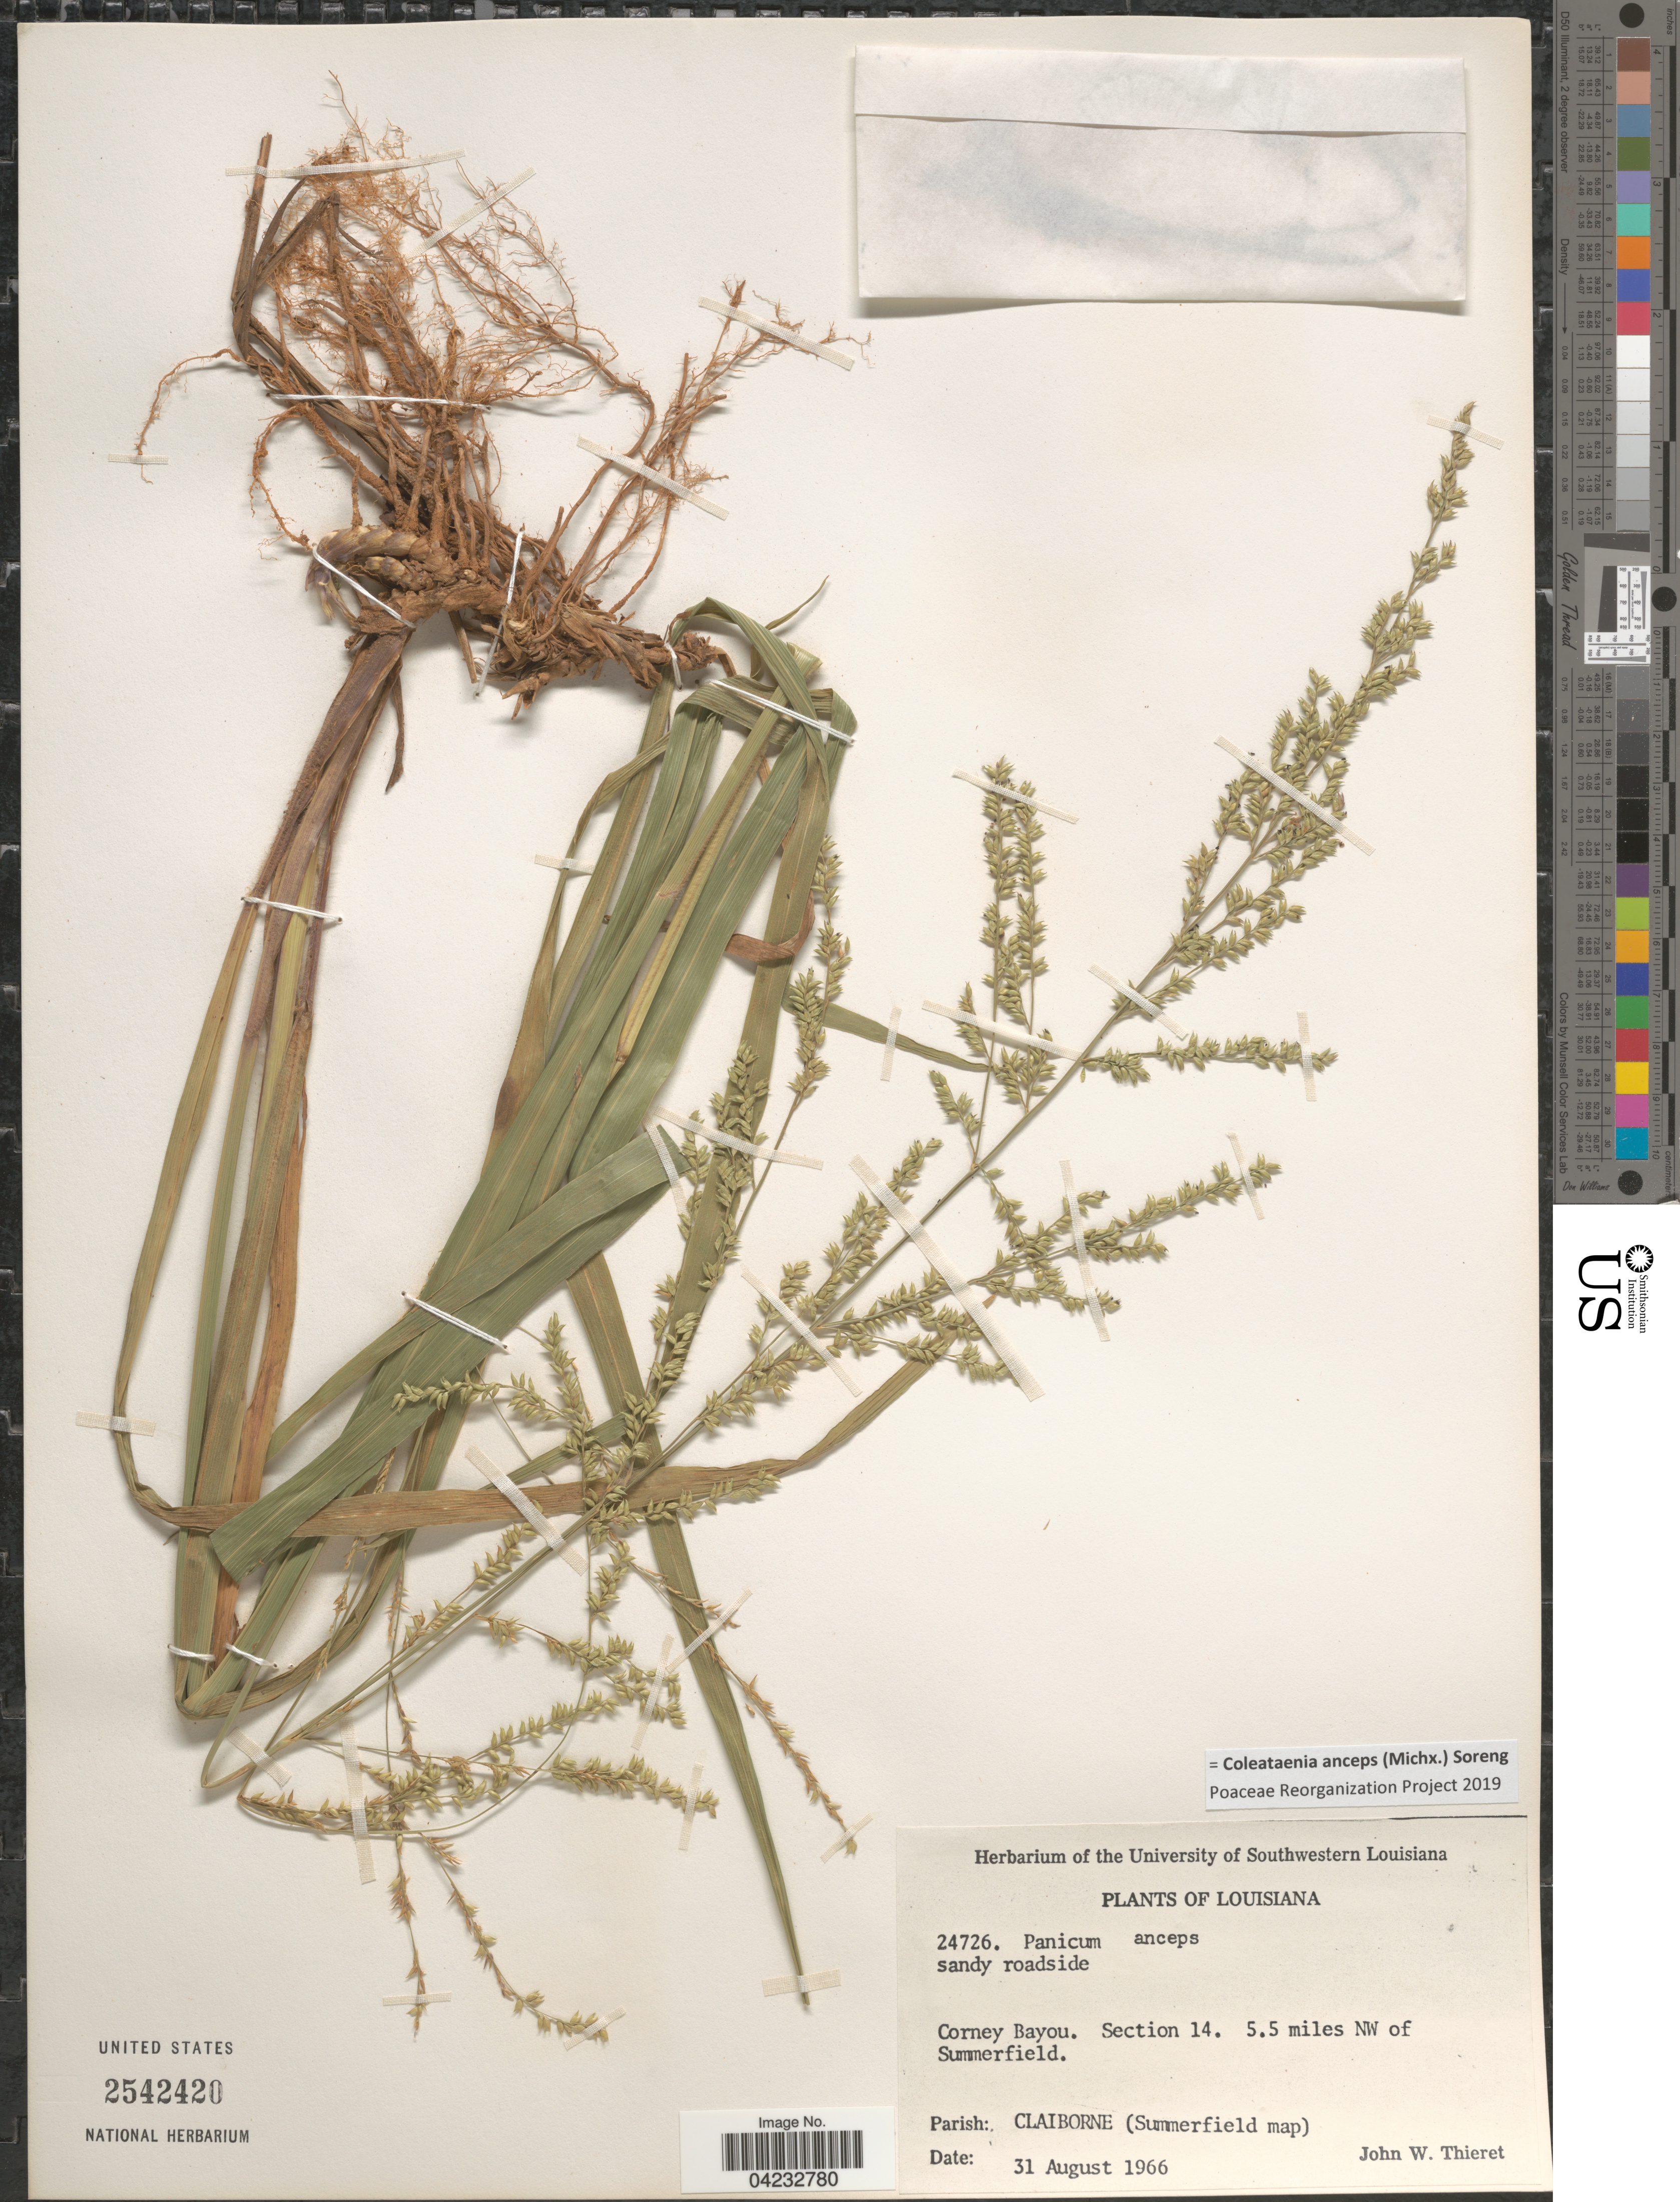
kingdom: Plantae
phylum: Tracheophyta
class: Liliopsida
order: Poales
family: Poaceae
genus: Coleataenia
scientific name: Coleataenia anceps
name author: (Michx.) Soreng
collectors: J. W. Thieret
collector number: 24726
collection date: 1966-08-31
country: United States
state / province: Louisiana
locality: Corney Bayou. Section 14. 5.5 miles NW of Summerfield. Parish: Claiborne (Summerfield map).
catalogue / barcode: US 2542420